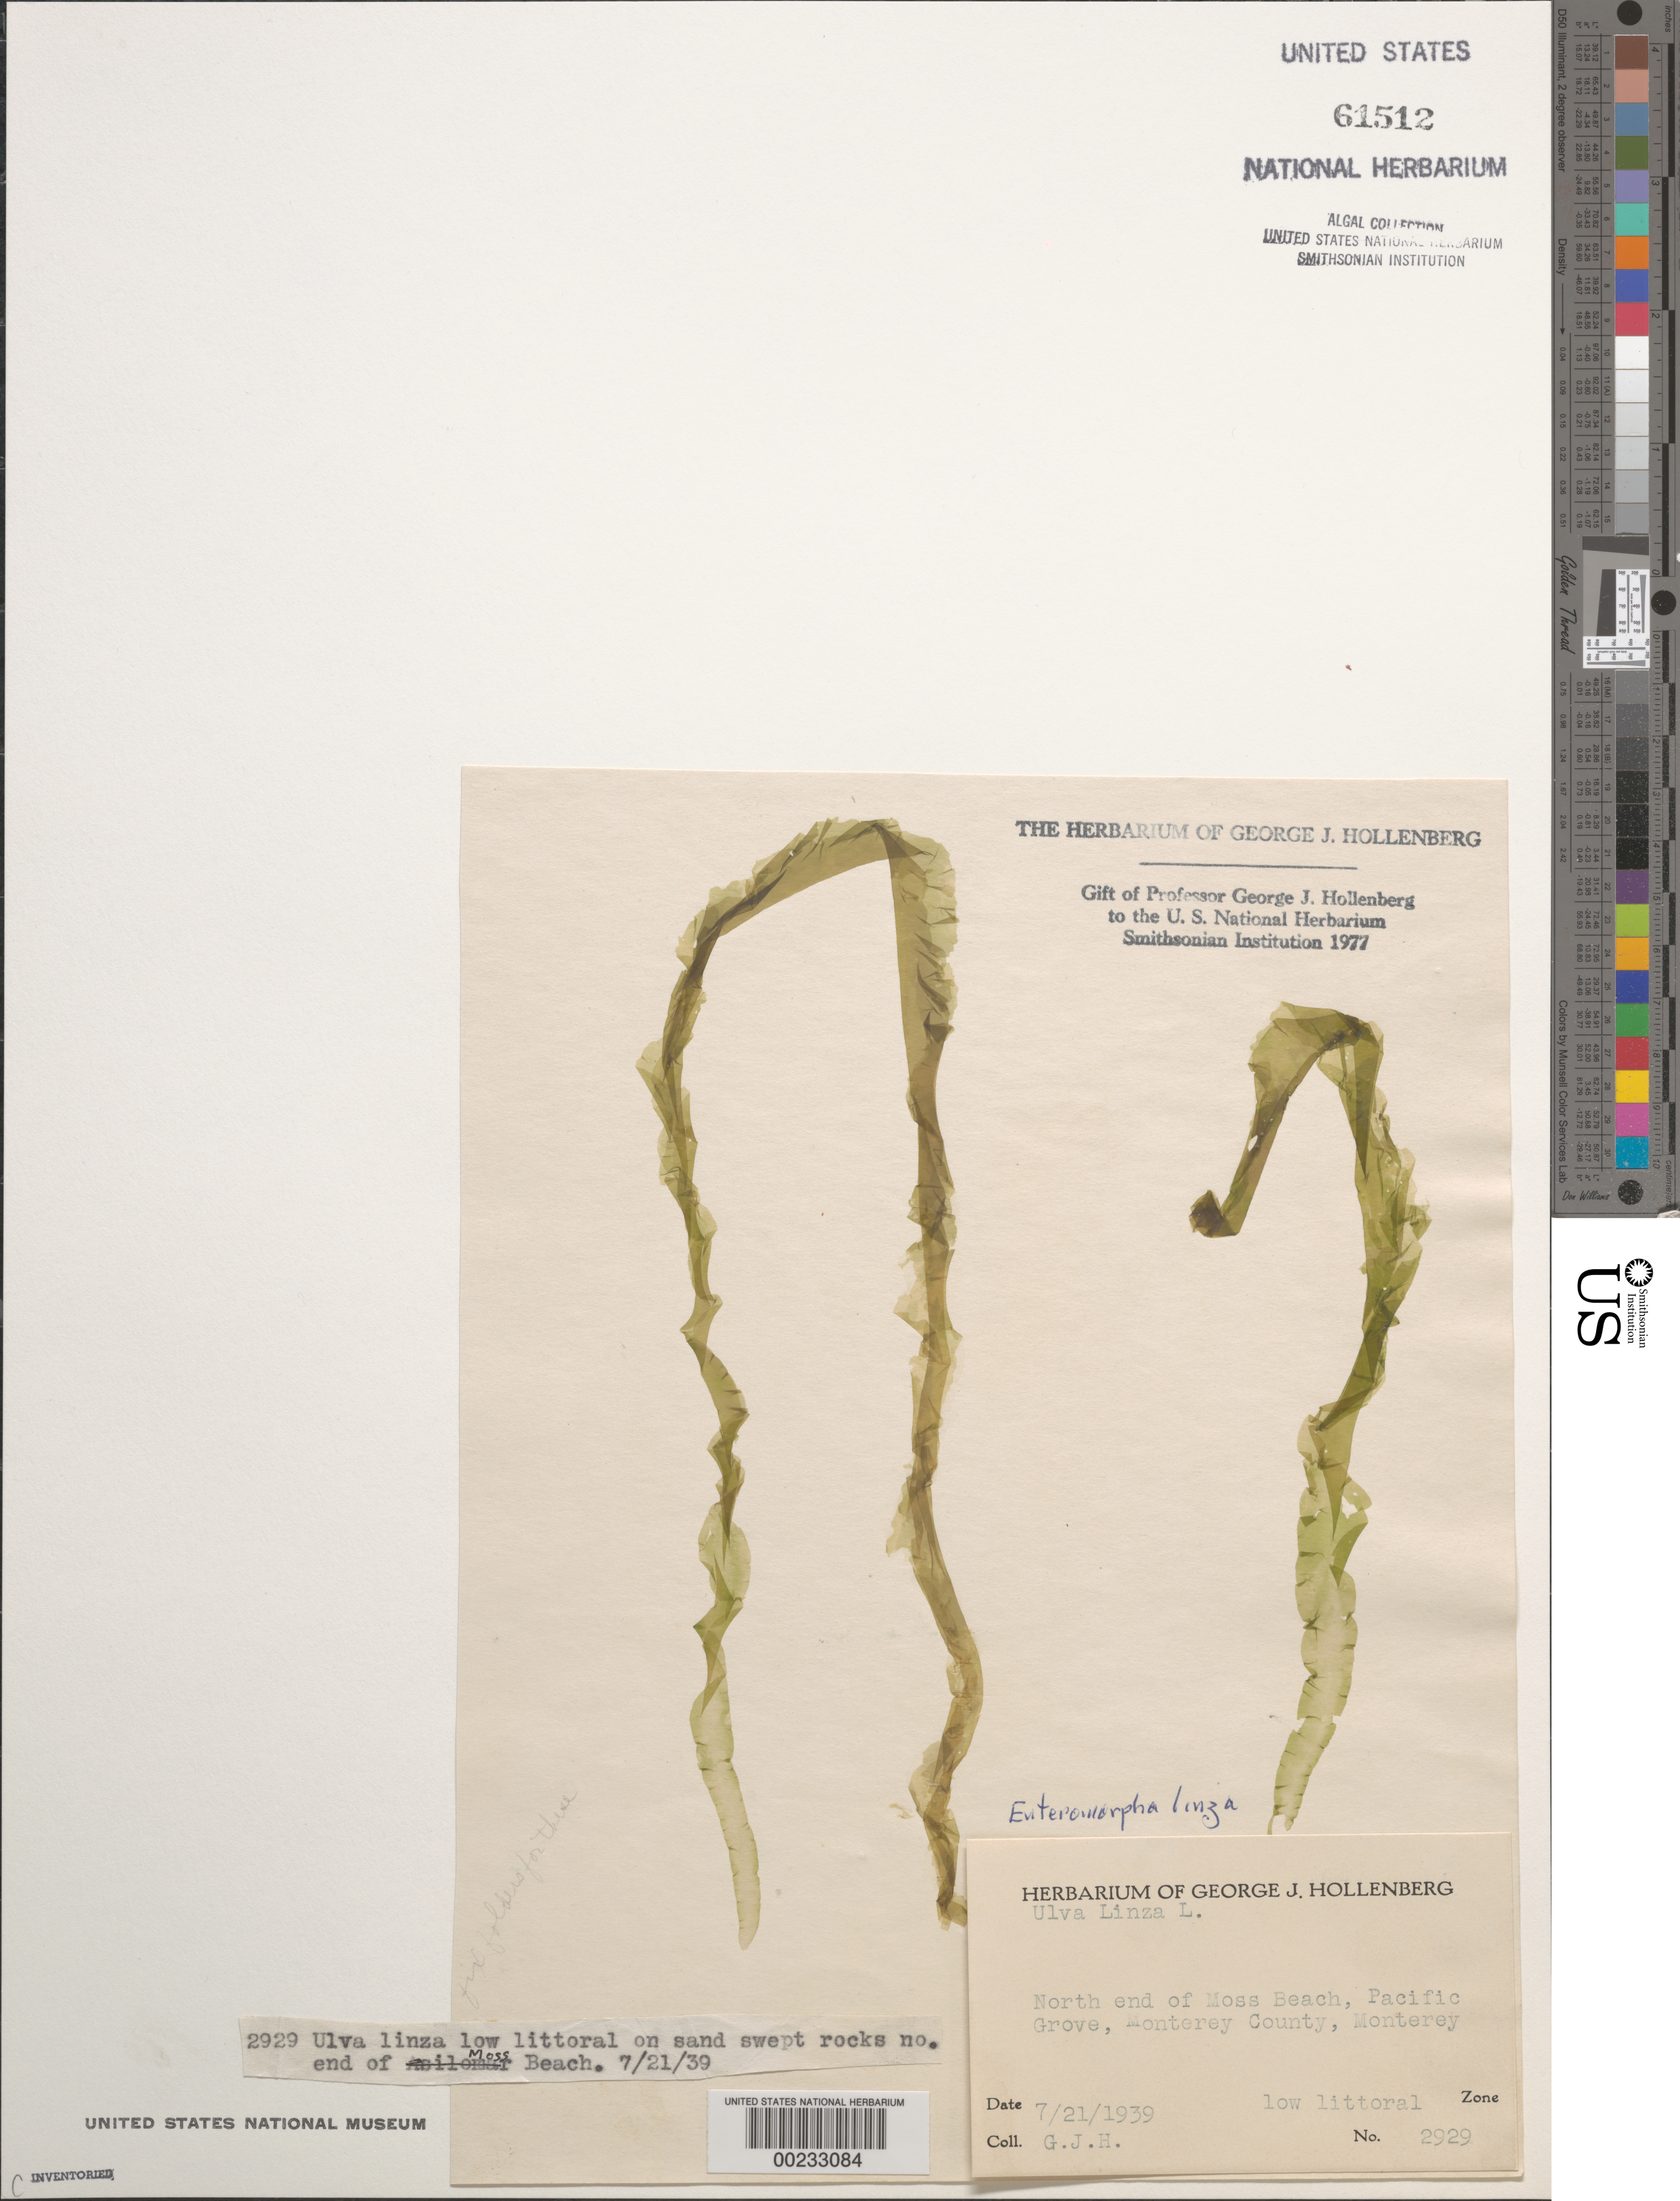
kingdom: Plantae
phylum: Chlorophyta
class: Ulvophyceae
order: Ulvales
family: Ulvaceae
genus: Ulva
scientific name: Ulva clathrata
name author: (Roth) C. Agardh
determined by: Algae name updating Project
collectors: G. Hollenberg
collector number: GJH 2929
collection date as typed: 21 Jun 1939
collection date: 1939-06-21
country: United States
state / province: California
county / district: Monterey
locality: Moss Beach, Pacific Grove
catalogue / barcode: US 61512